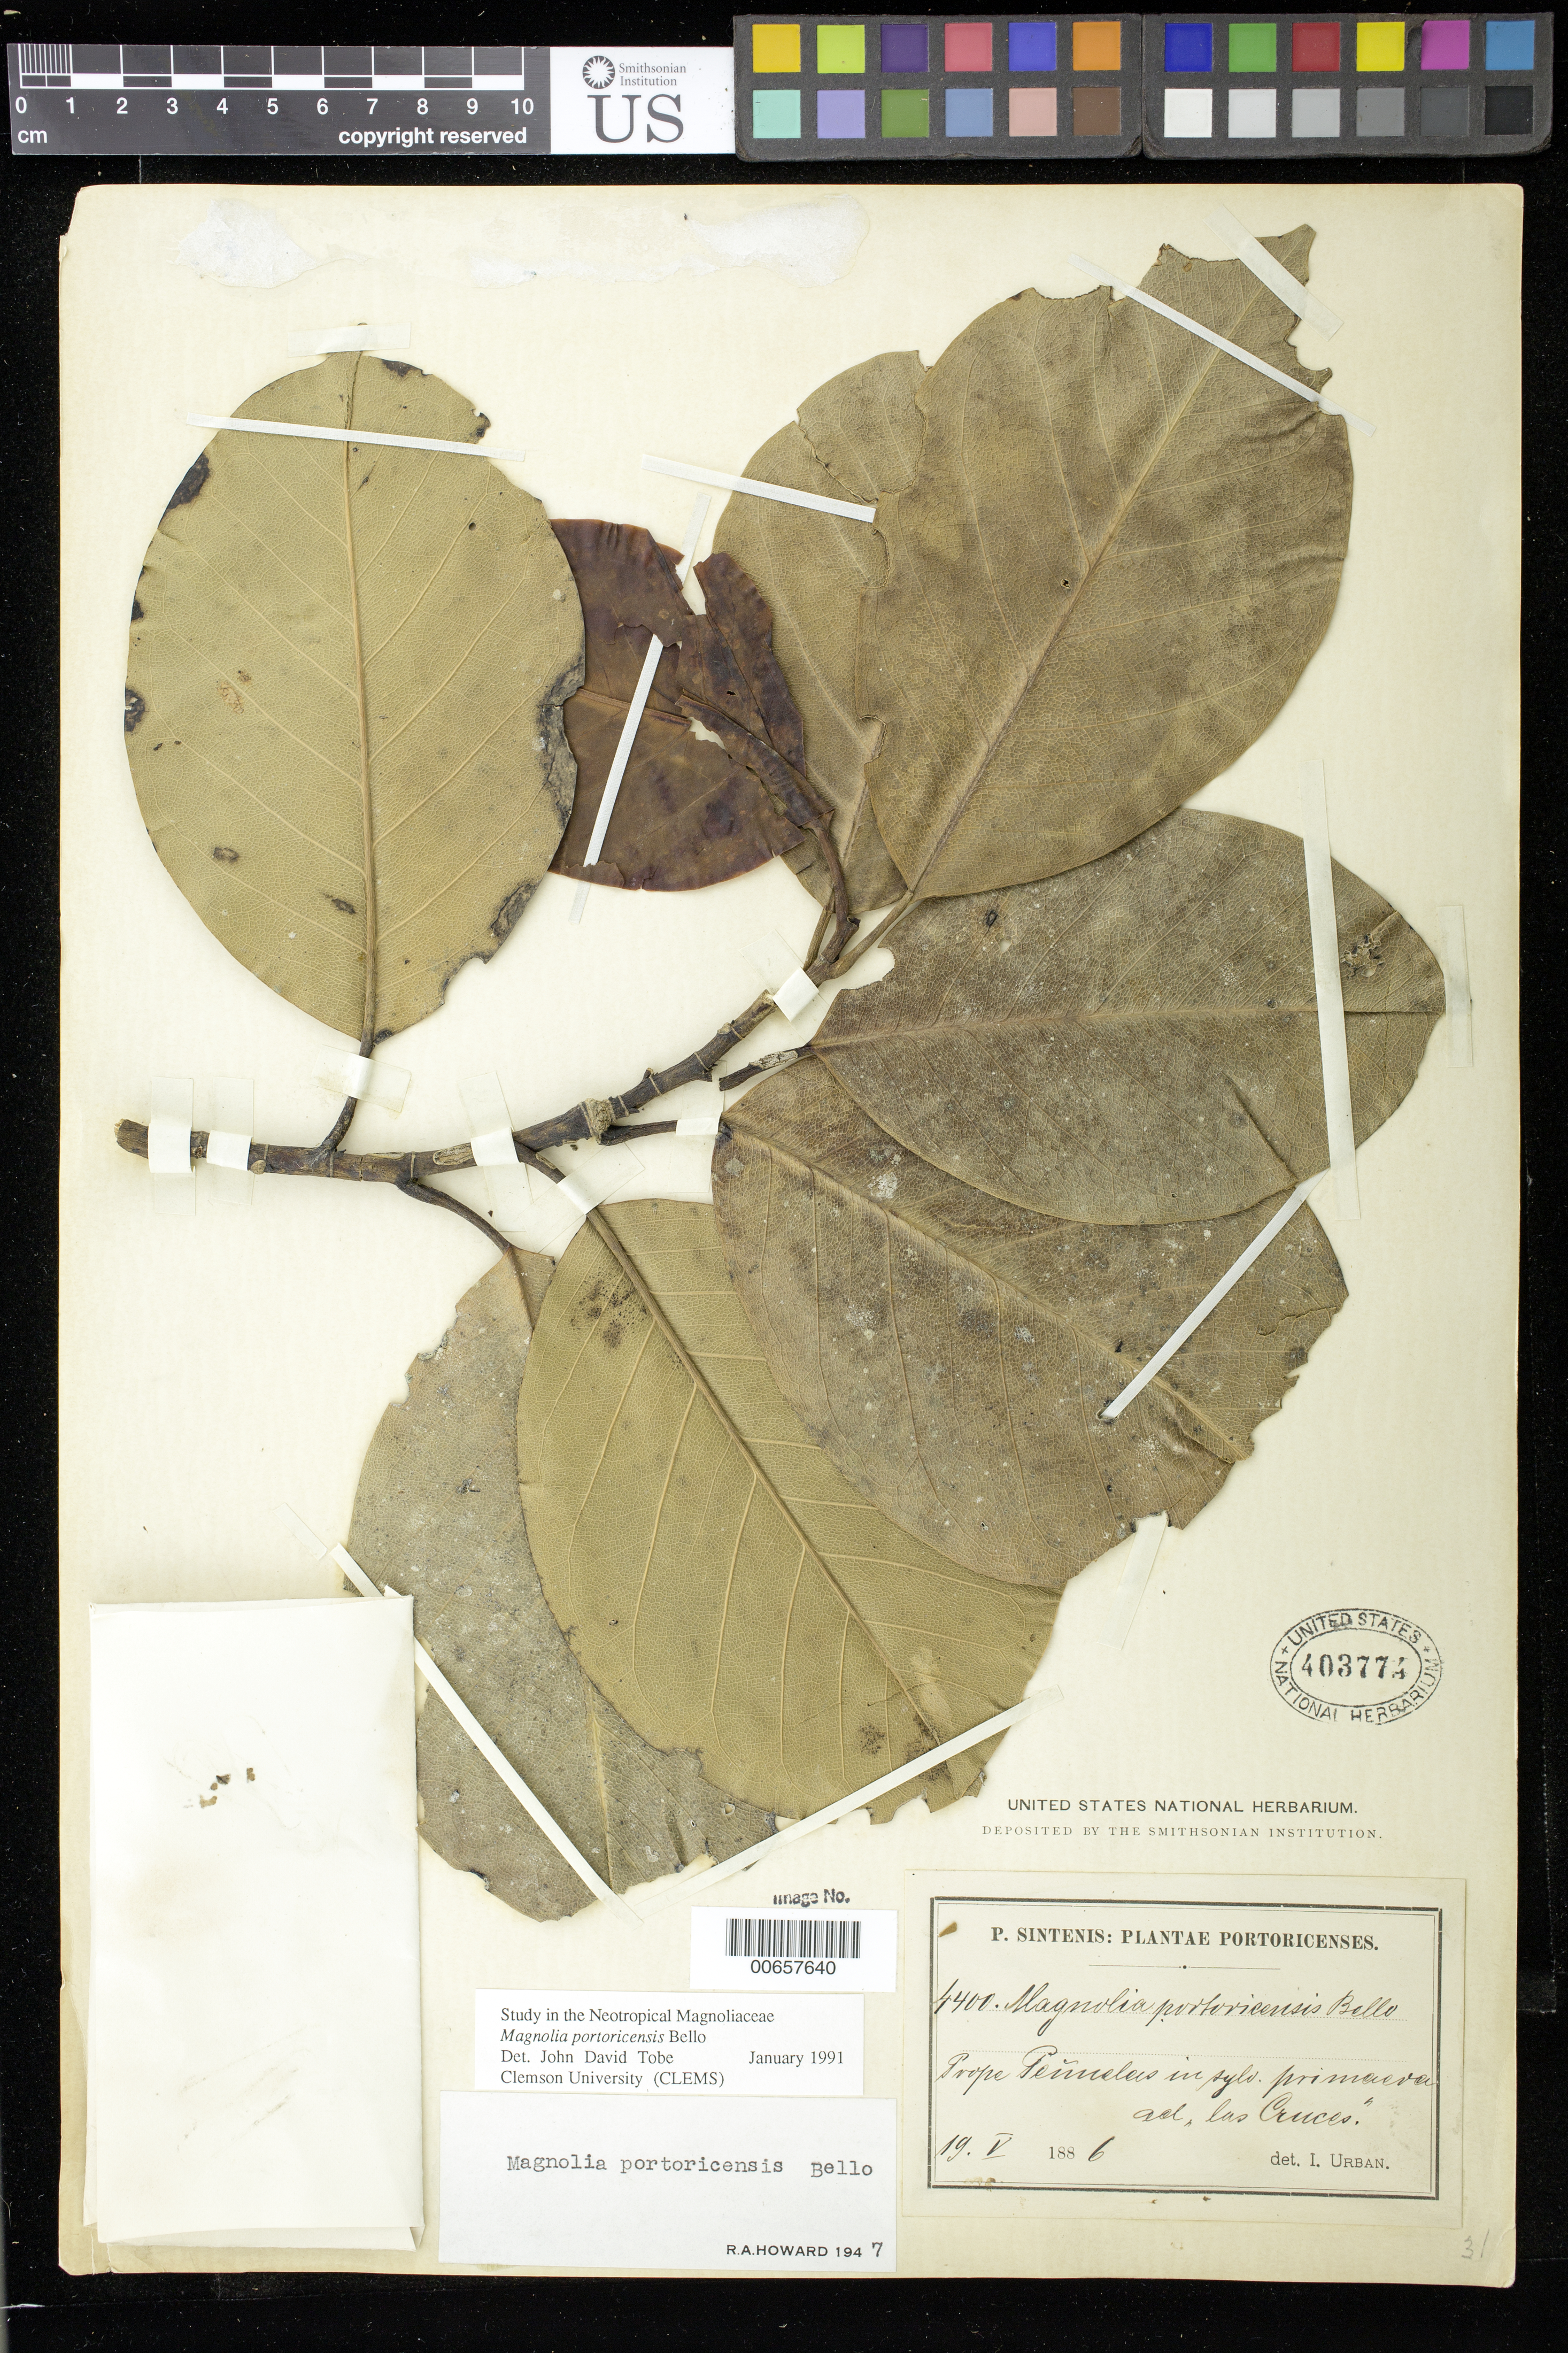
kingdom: Plantae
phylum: Tracheophyta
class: Magnoliopsida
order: Magnoliales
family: Magnoliaceae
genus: Magnolia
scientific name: Magnolia portoricensis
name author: Bello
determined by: Tobe, J. D., (CLEMS), Clemson University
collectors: P. Sintenis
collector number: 4400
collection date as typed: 19 May 1886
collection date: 1886-05-19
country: Puerto Rico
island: Greater Antilles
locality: Prope Peñnelas, las Cruces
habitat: In sylva primaeva ad, las Cruces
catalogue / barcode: US 403774